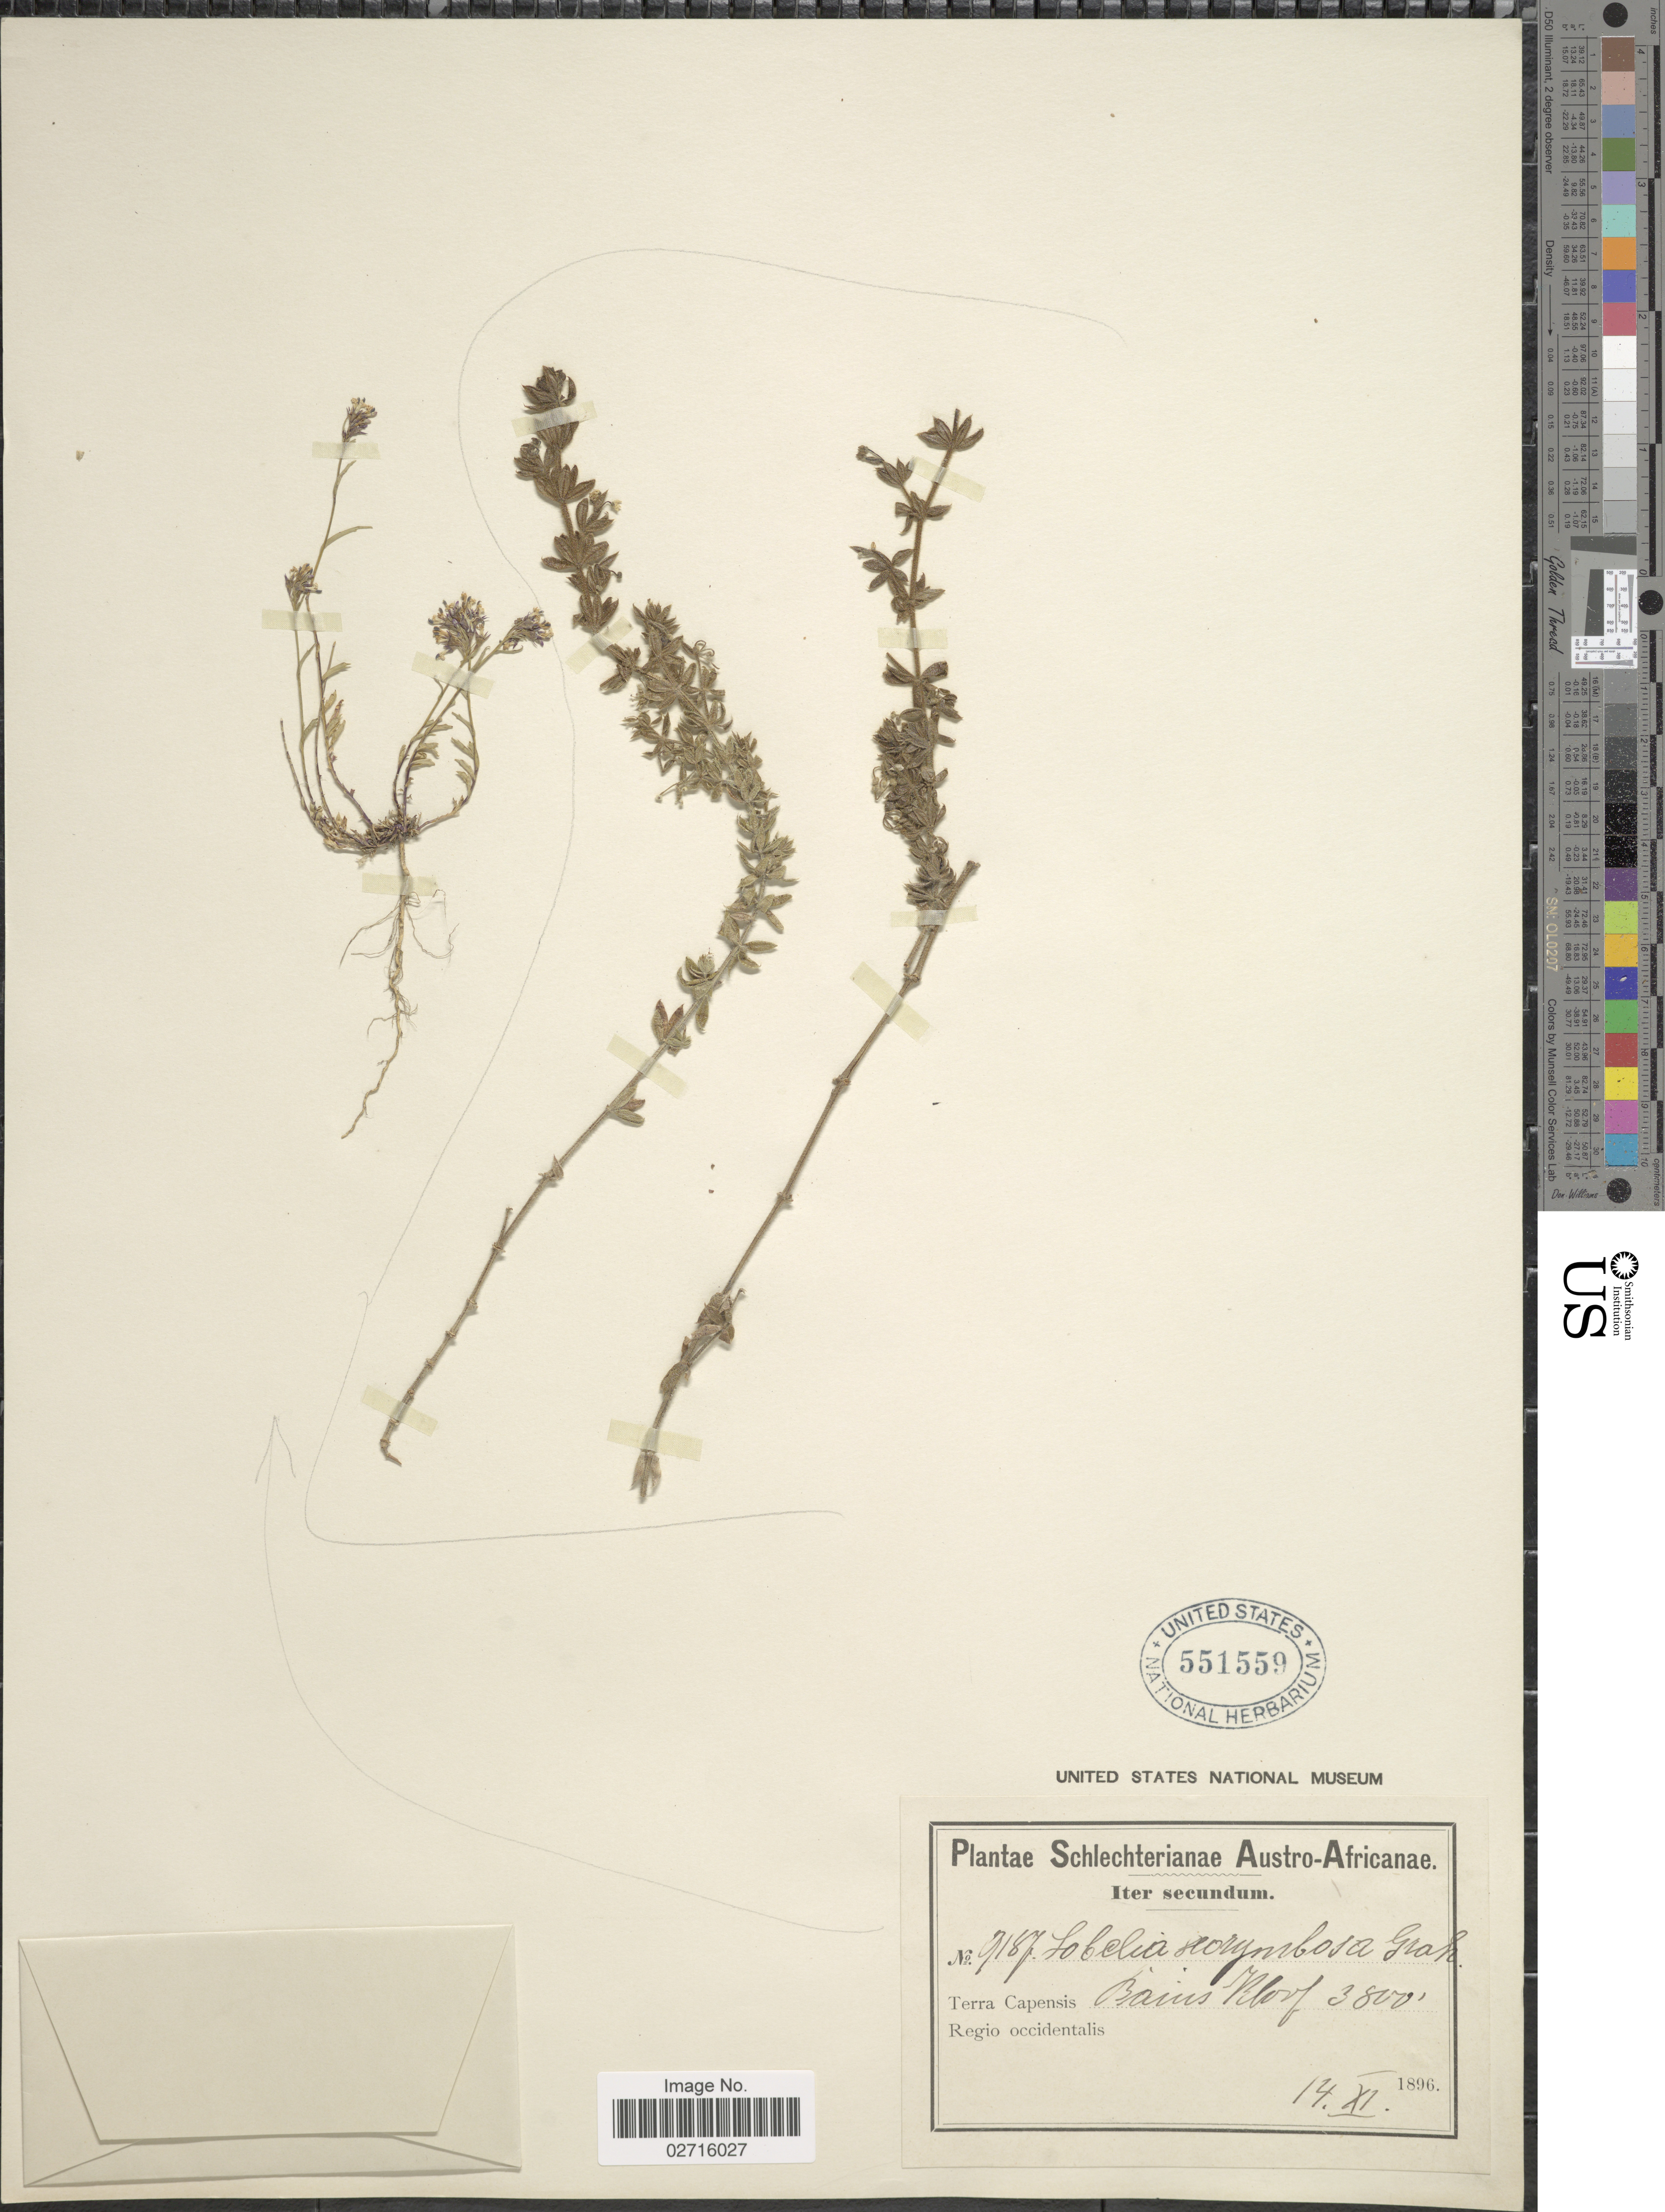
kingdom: Plantae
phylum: Tracheophyta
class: Magnoliopsida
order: Asterales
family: Campanulaceae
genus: Lobelia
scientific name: Lobelia corymbosa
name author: P.J. Bergius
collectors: Schlechter, --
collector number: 9187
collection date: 1896-11-14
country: South Africa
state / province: Western Cape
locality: Austro-Africanae, Terra Capensis, Bains Kloof, Regio occidentalis.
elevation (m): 1158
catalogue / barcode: US 551559